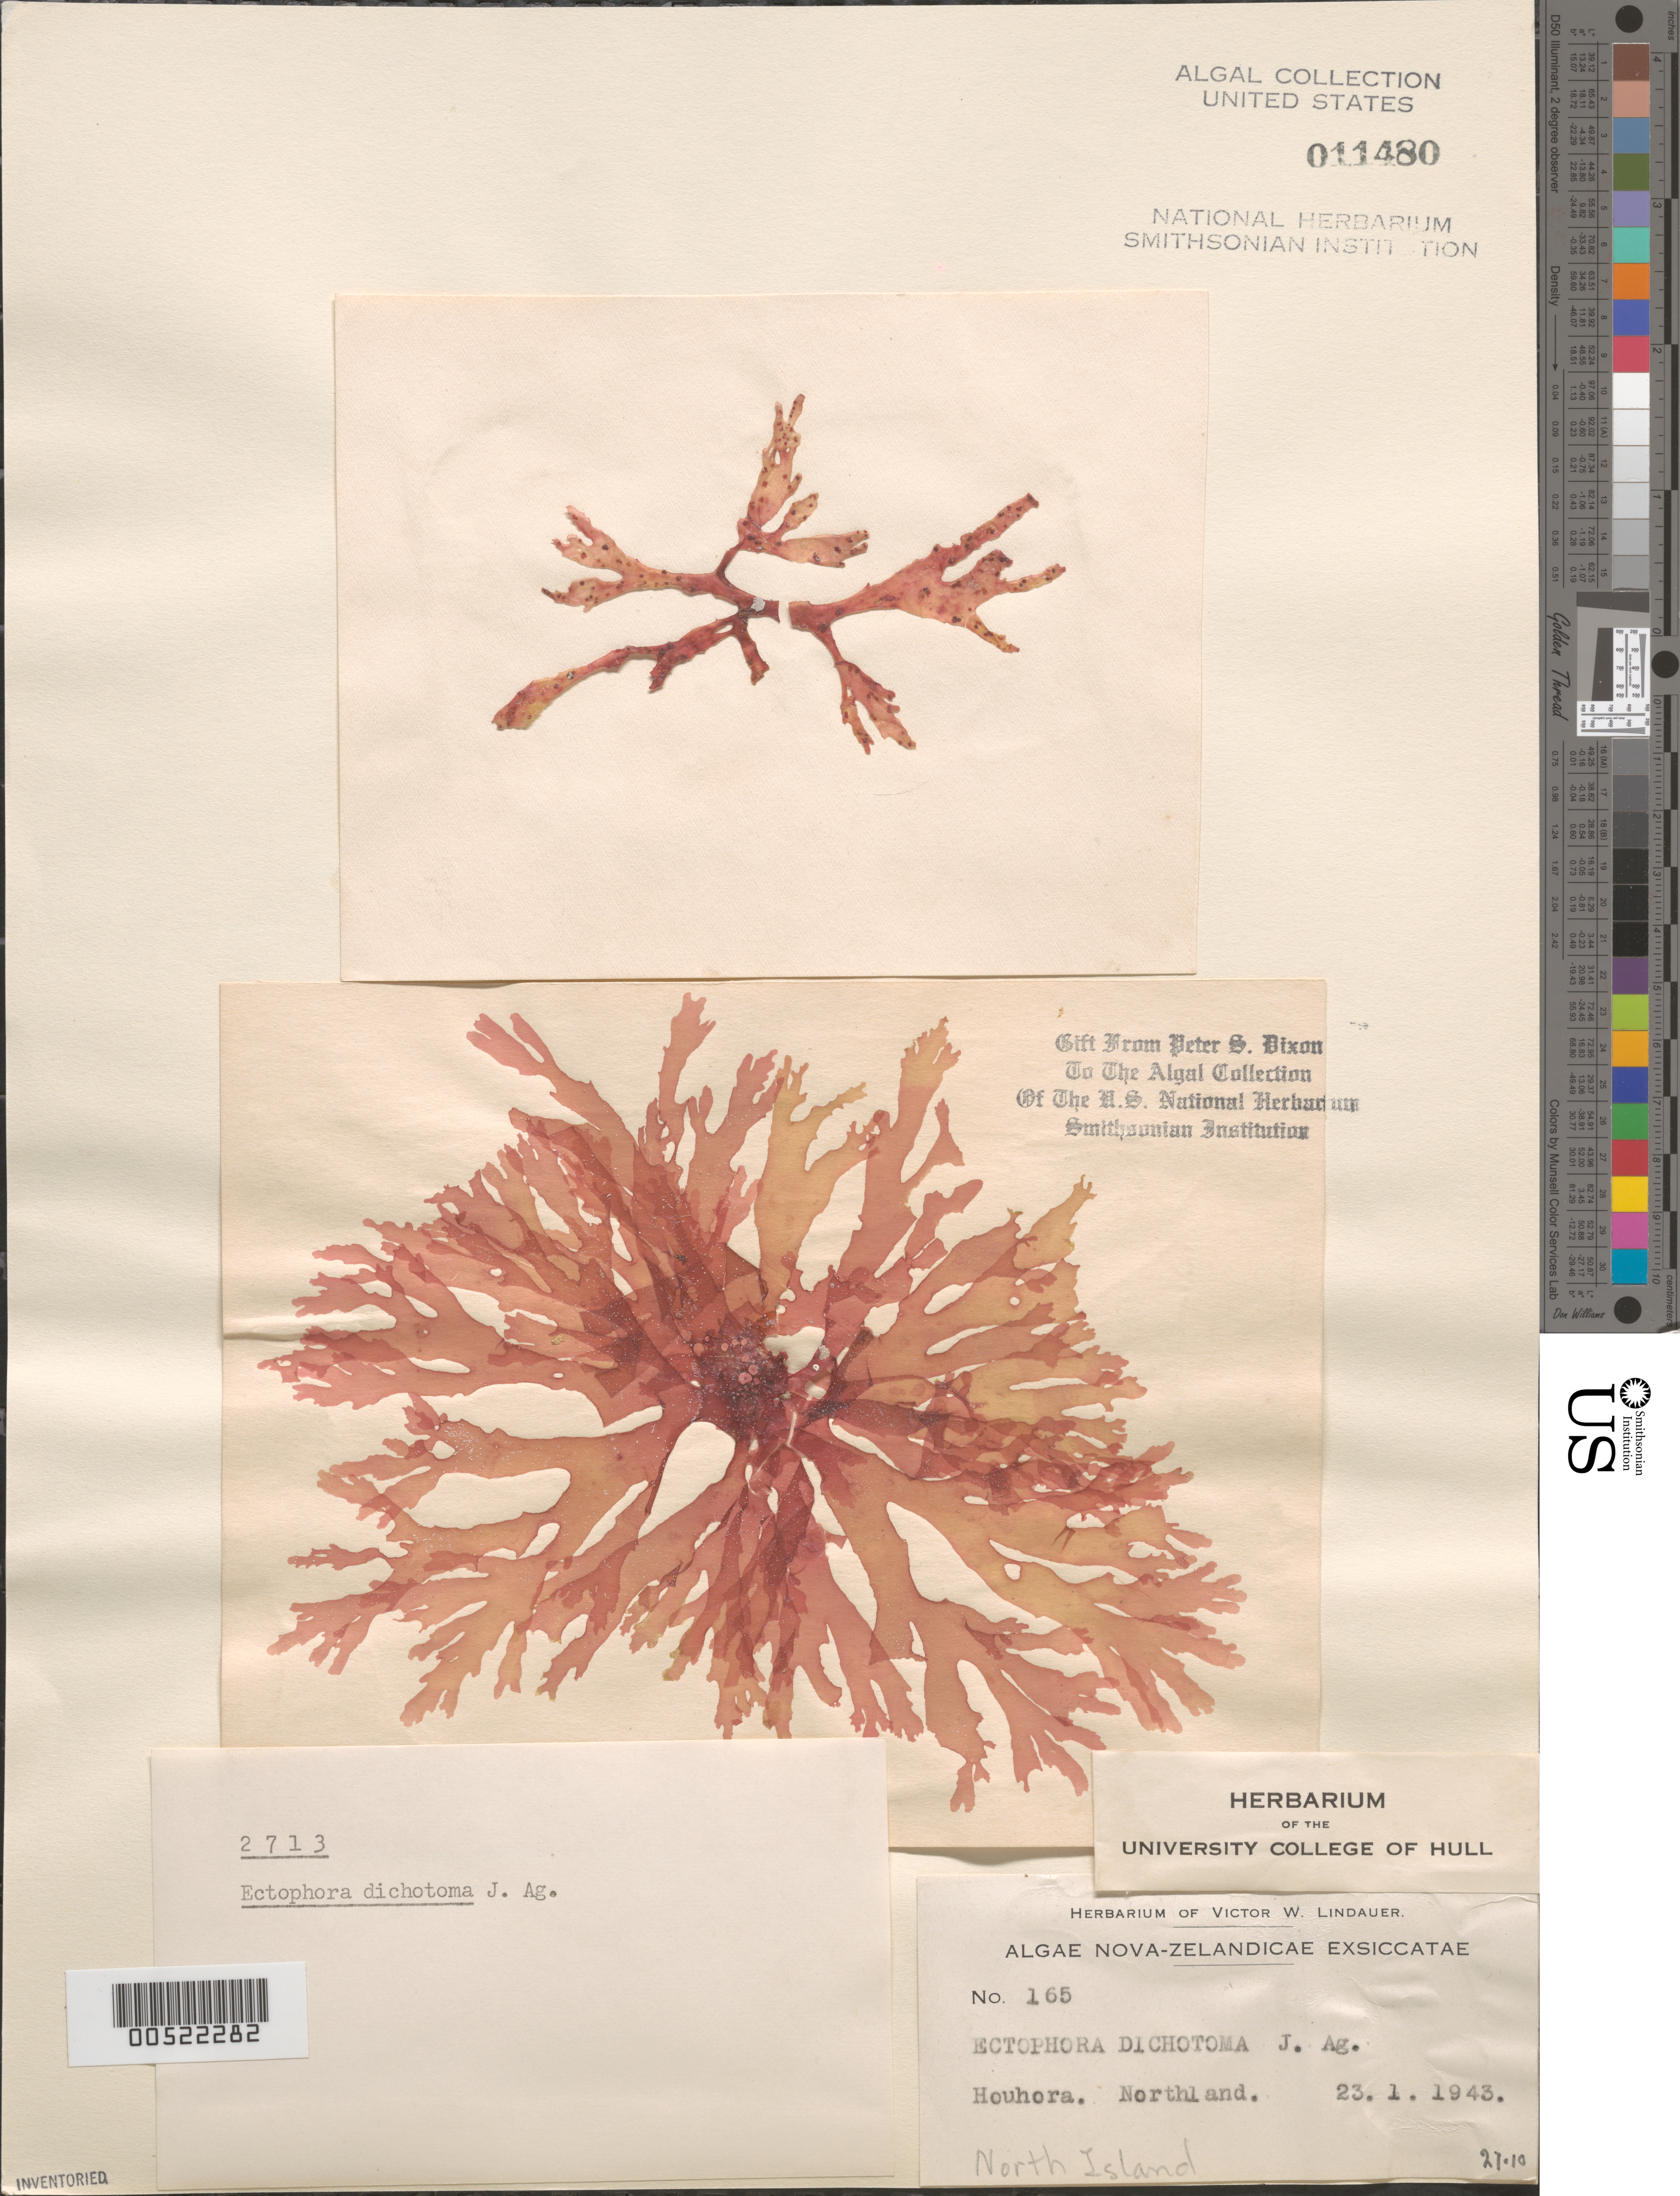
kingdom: Plantae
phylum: Rhodophyta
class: Florideophyceae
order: Gigartinales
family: Kallymeniaceae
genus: Callophyllis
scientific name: Callophyllis laingiana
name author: A.J.K. Millar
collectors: V. Lindauer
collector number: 165 & PSD 2713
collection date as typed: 23 Jan 1943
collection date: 1943-01-23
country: New Zealand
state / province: Northland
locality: Houhora, northland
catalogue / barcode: US 11480